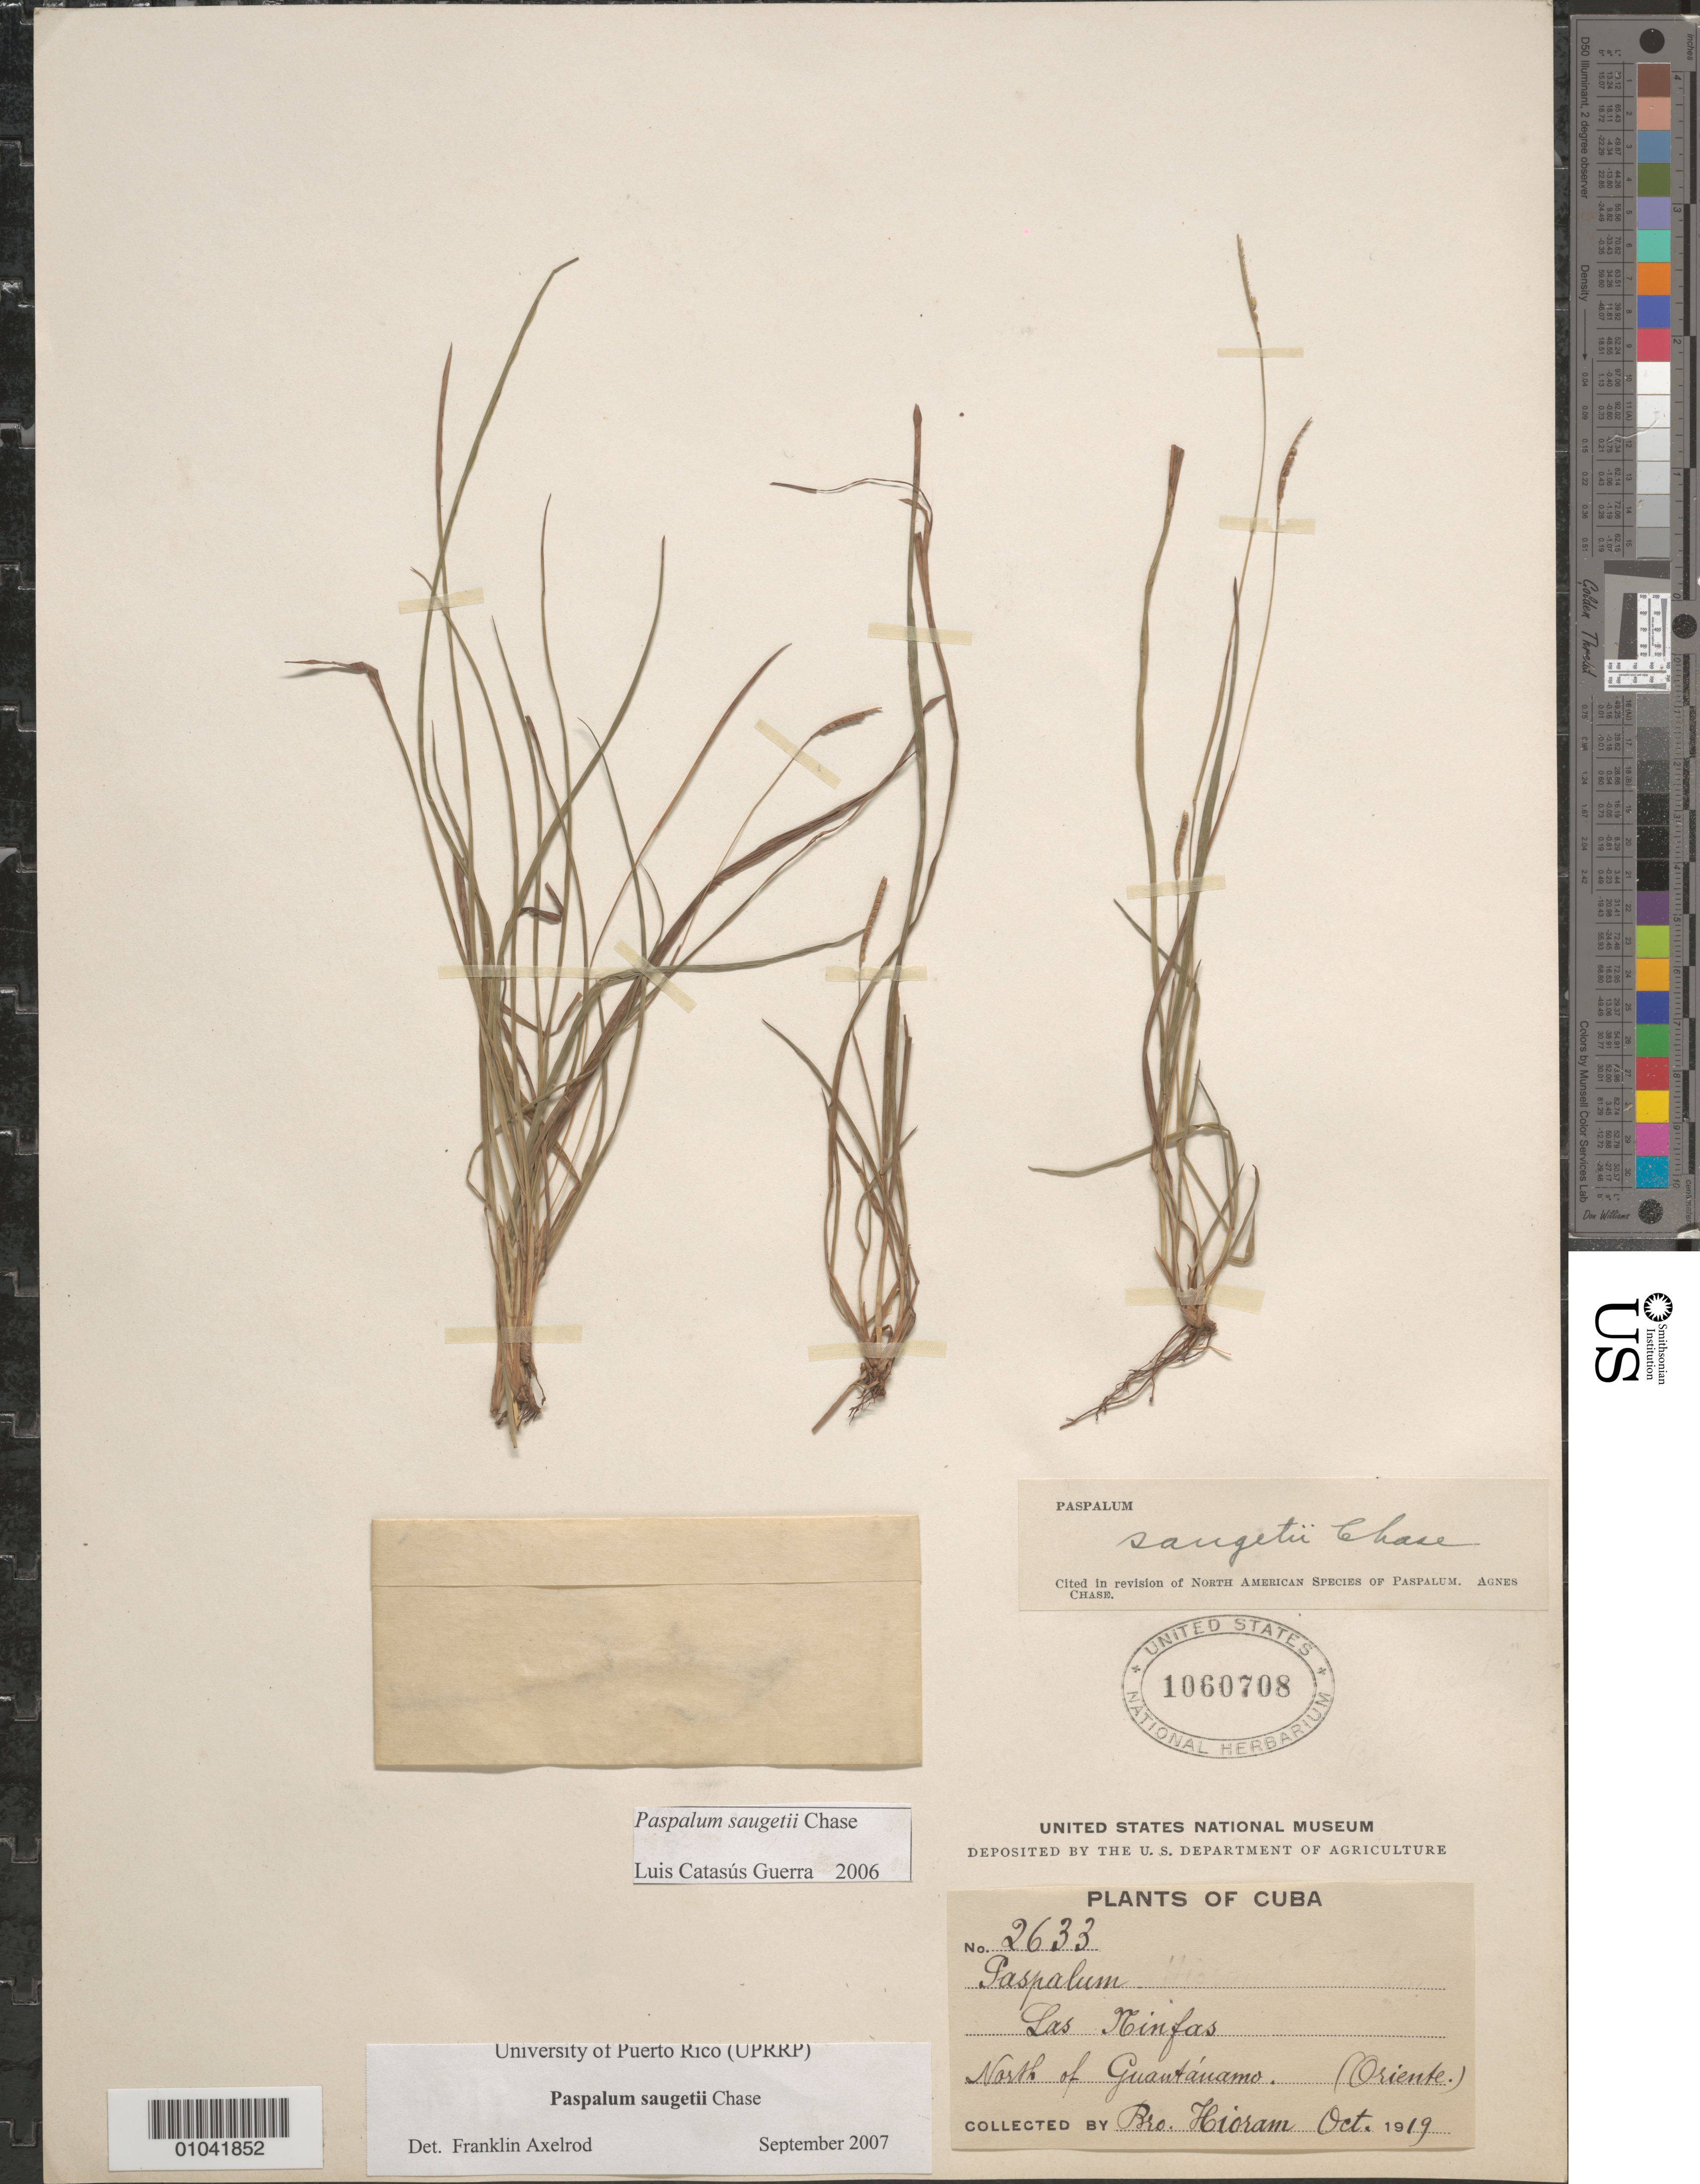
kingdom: Plantae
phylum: Tracheophyta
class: Liliopsida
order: Poales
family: Poaceae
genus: Paspalum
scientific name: Paspalum saugetii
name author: Chase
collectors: Bro. Hioram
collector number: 2633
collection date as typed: Oct 1919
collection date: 1919-10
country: Cuba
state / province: Guantanamo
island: Cuba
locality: Las Ninjas, N of Guantánamo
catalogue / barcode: US 1060708